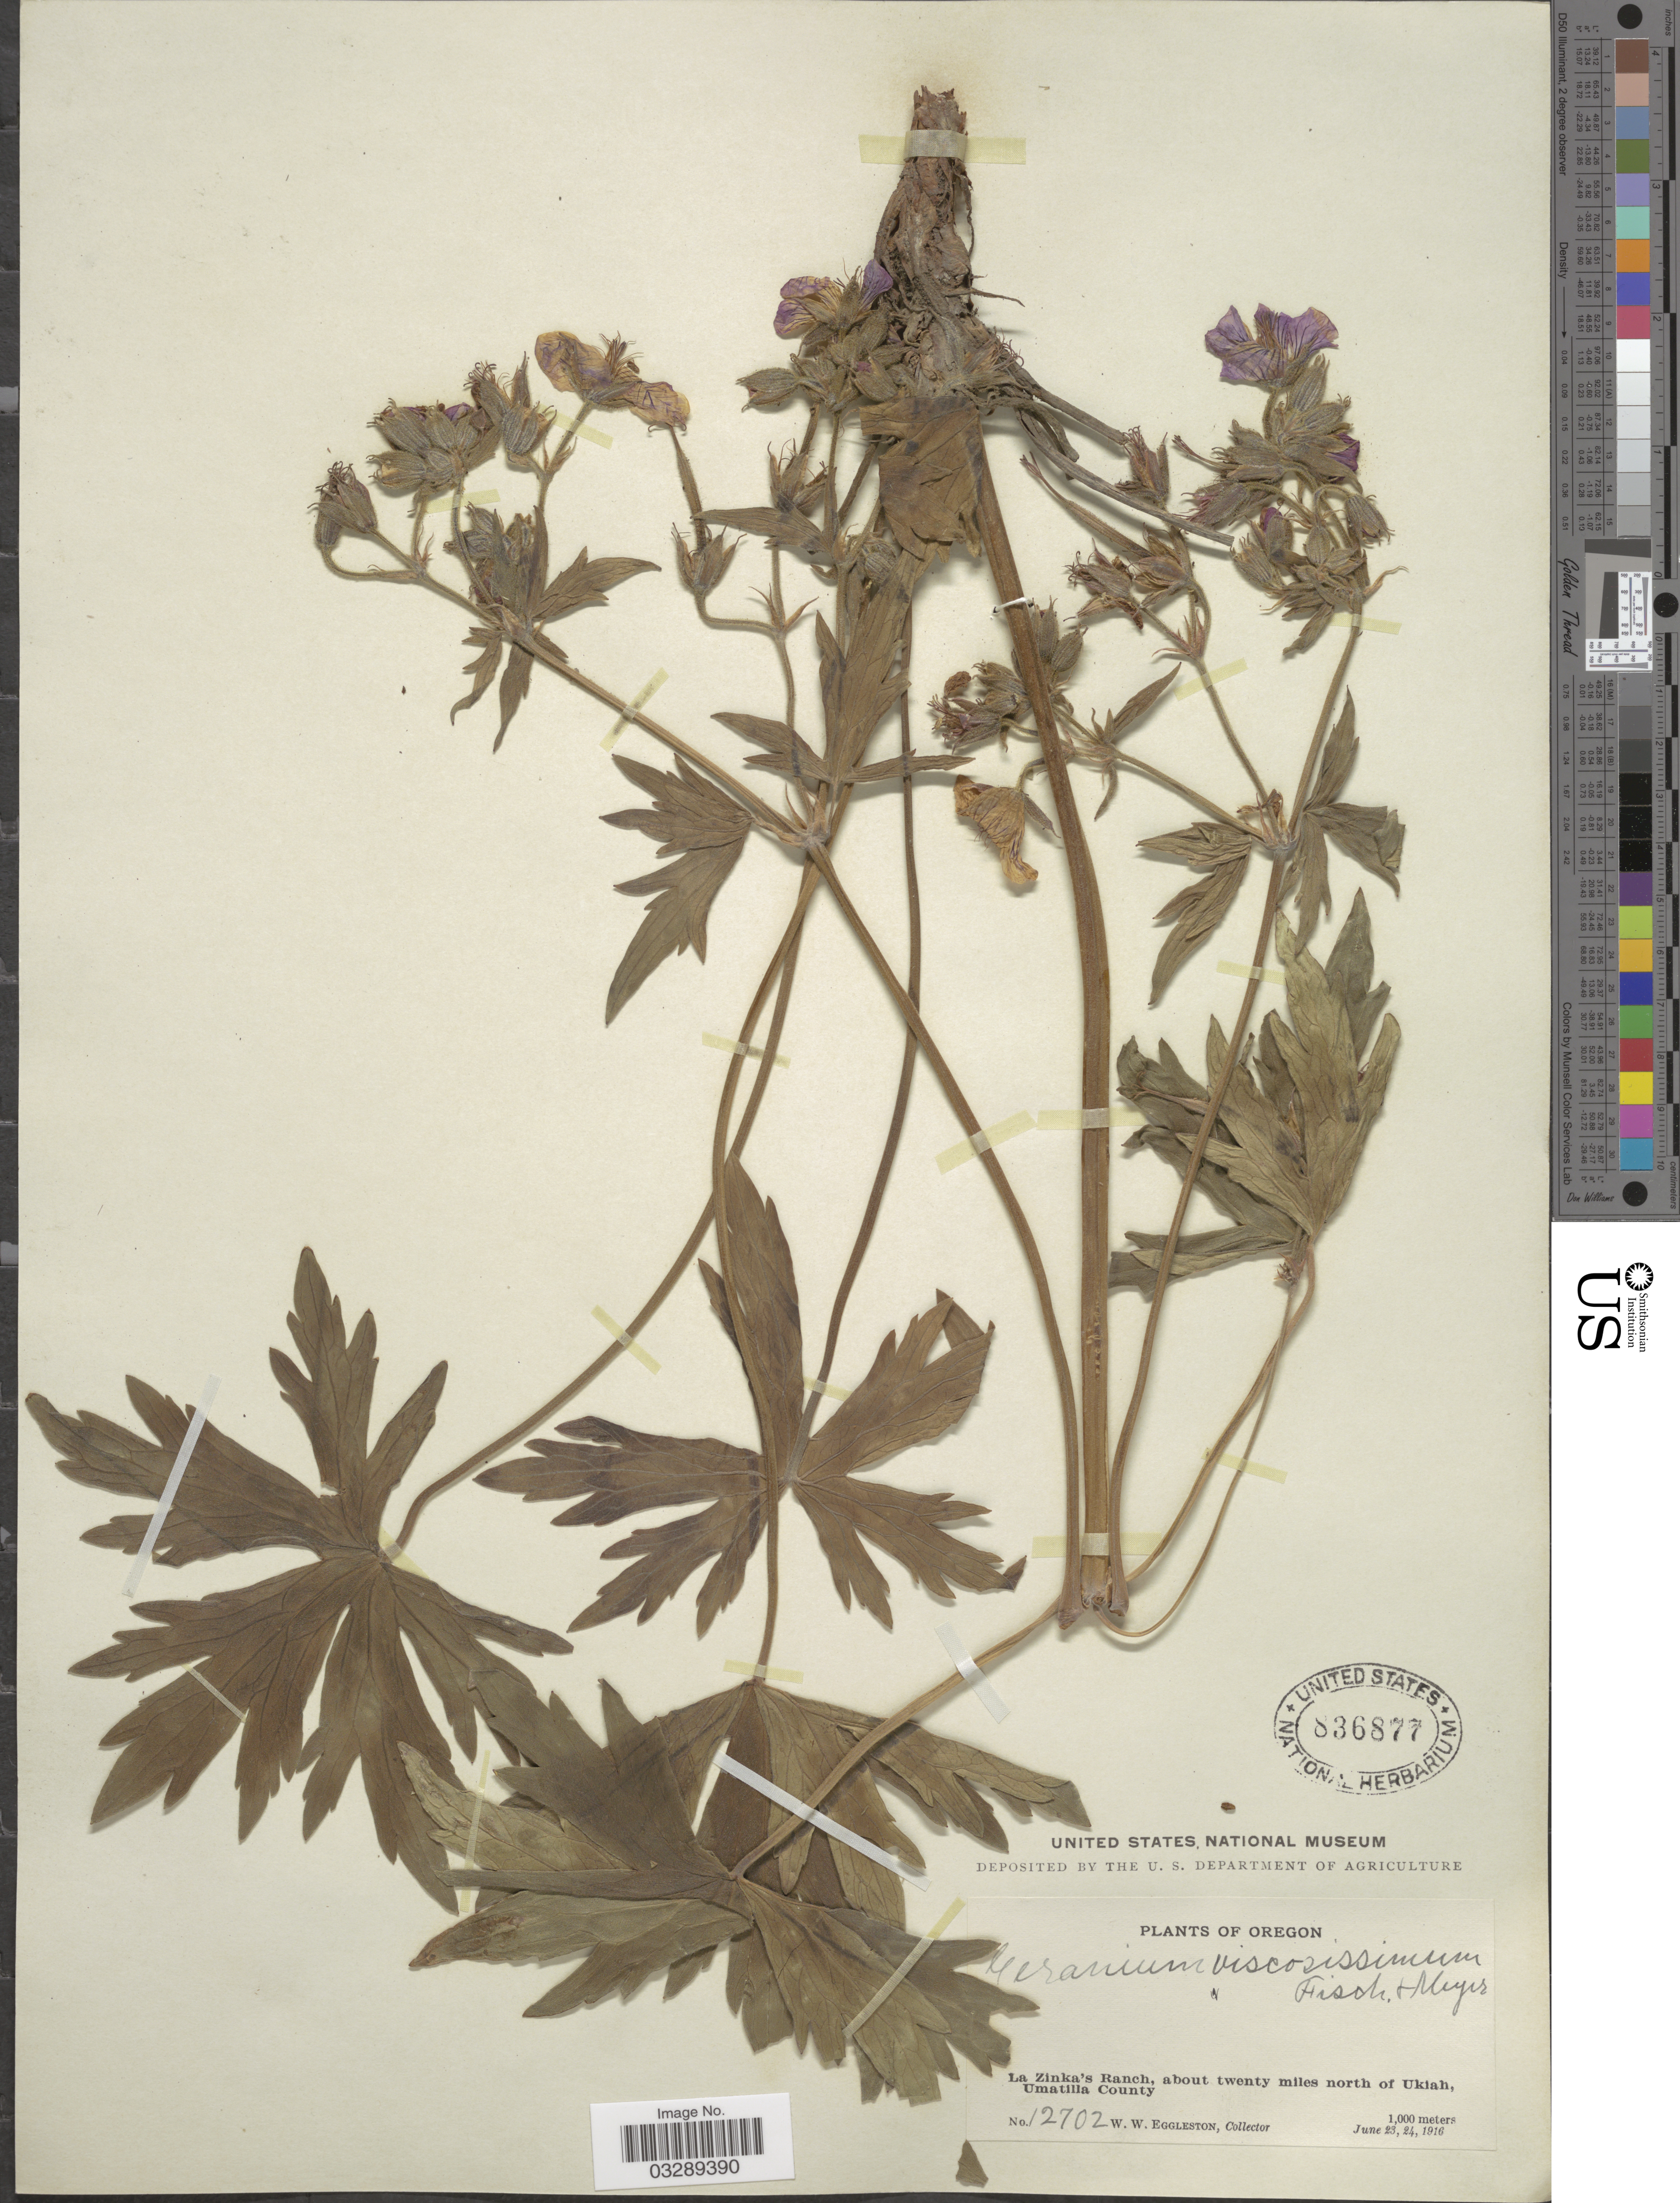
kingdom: Plantae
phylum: Tracheophyta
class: Magnoliopsida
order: Geraniales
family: Geraniaceae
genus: Geranium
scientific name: Geranium viscosissimum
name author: Fisch. & C.A. Mey.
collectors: W. W. Eggleston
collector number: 12702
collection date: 1916-06-23/1916-06-24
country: United States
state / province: Oregon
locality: La Zinka's Ranch, about twenty miles north of Ukiah, Umatilla County.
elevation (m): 1000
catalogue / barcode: US 836877